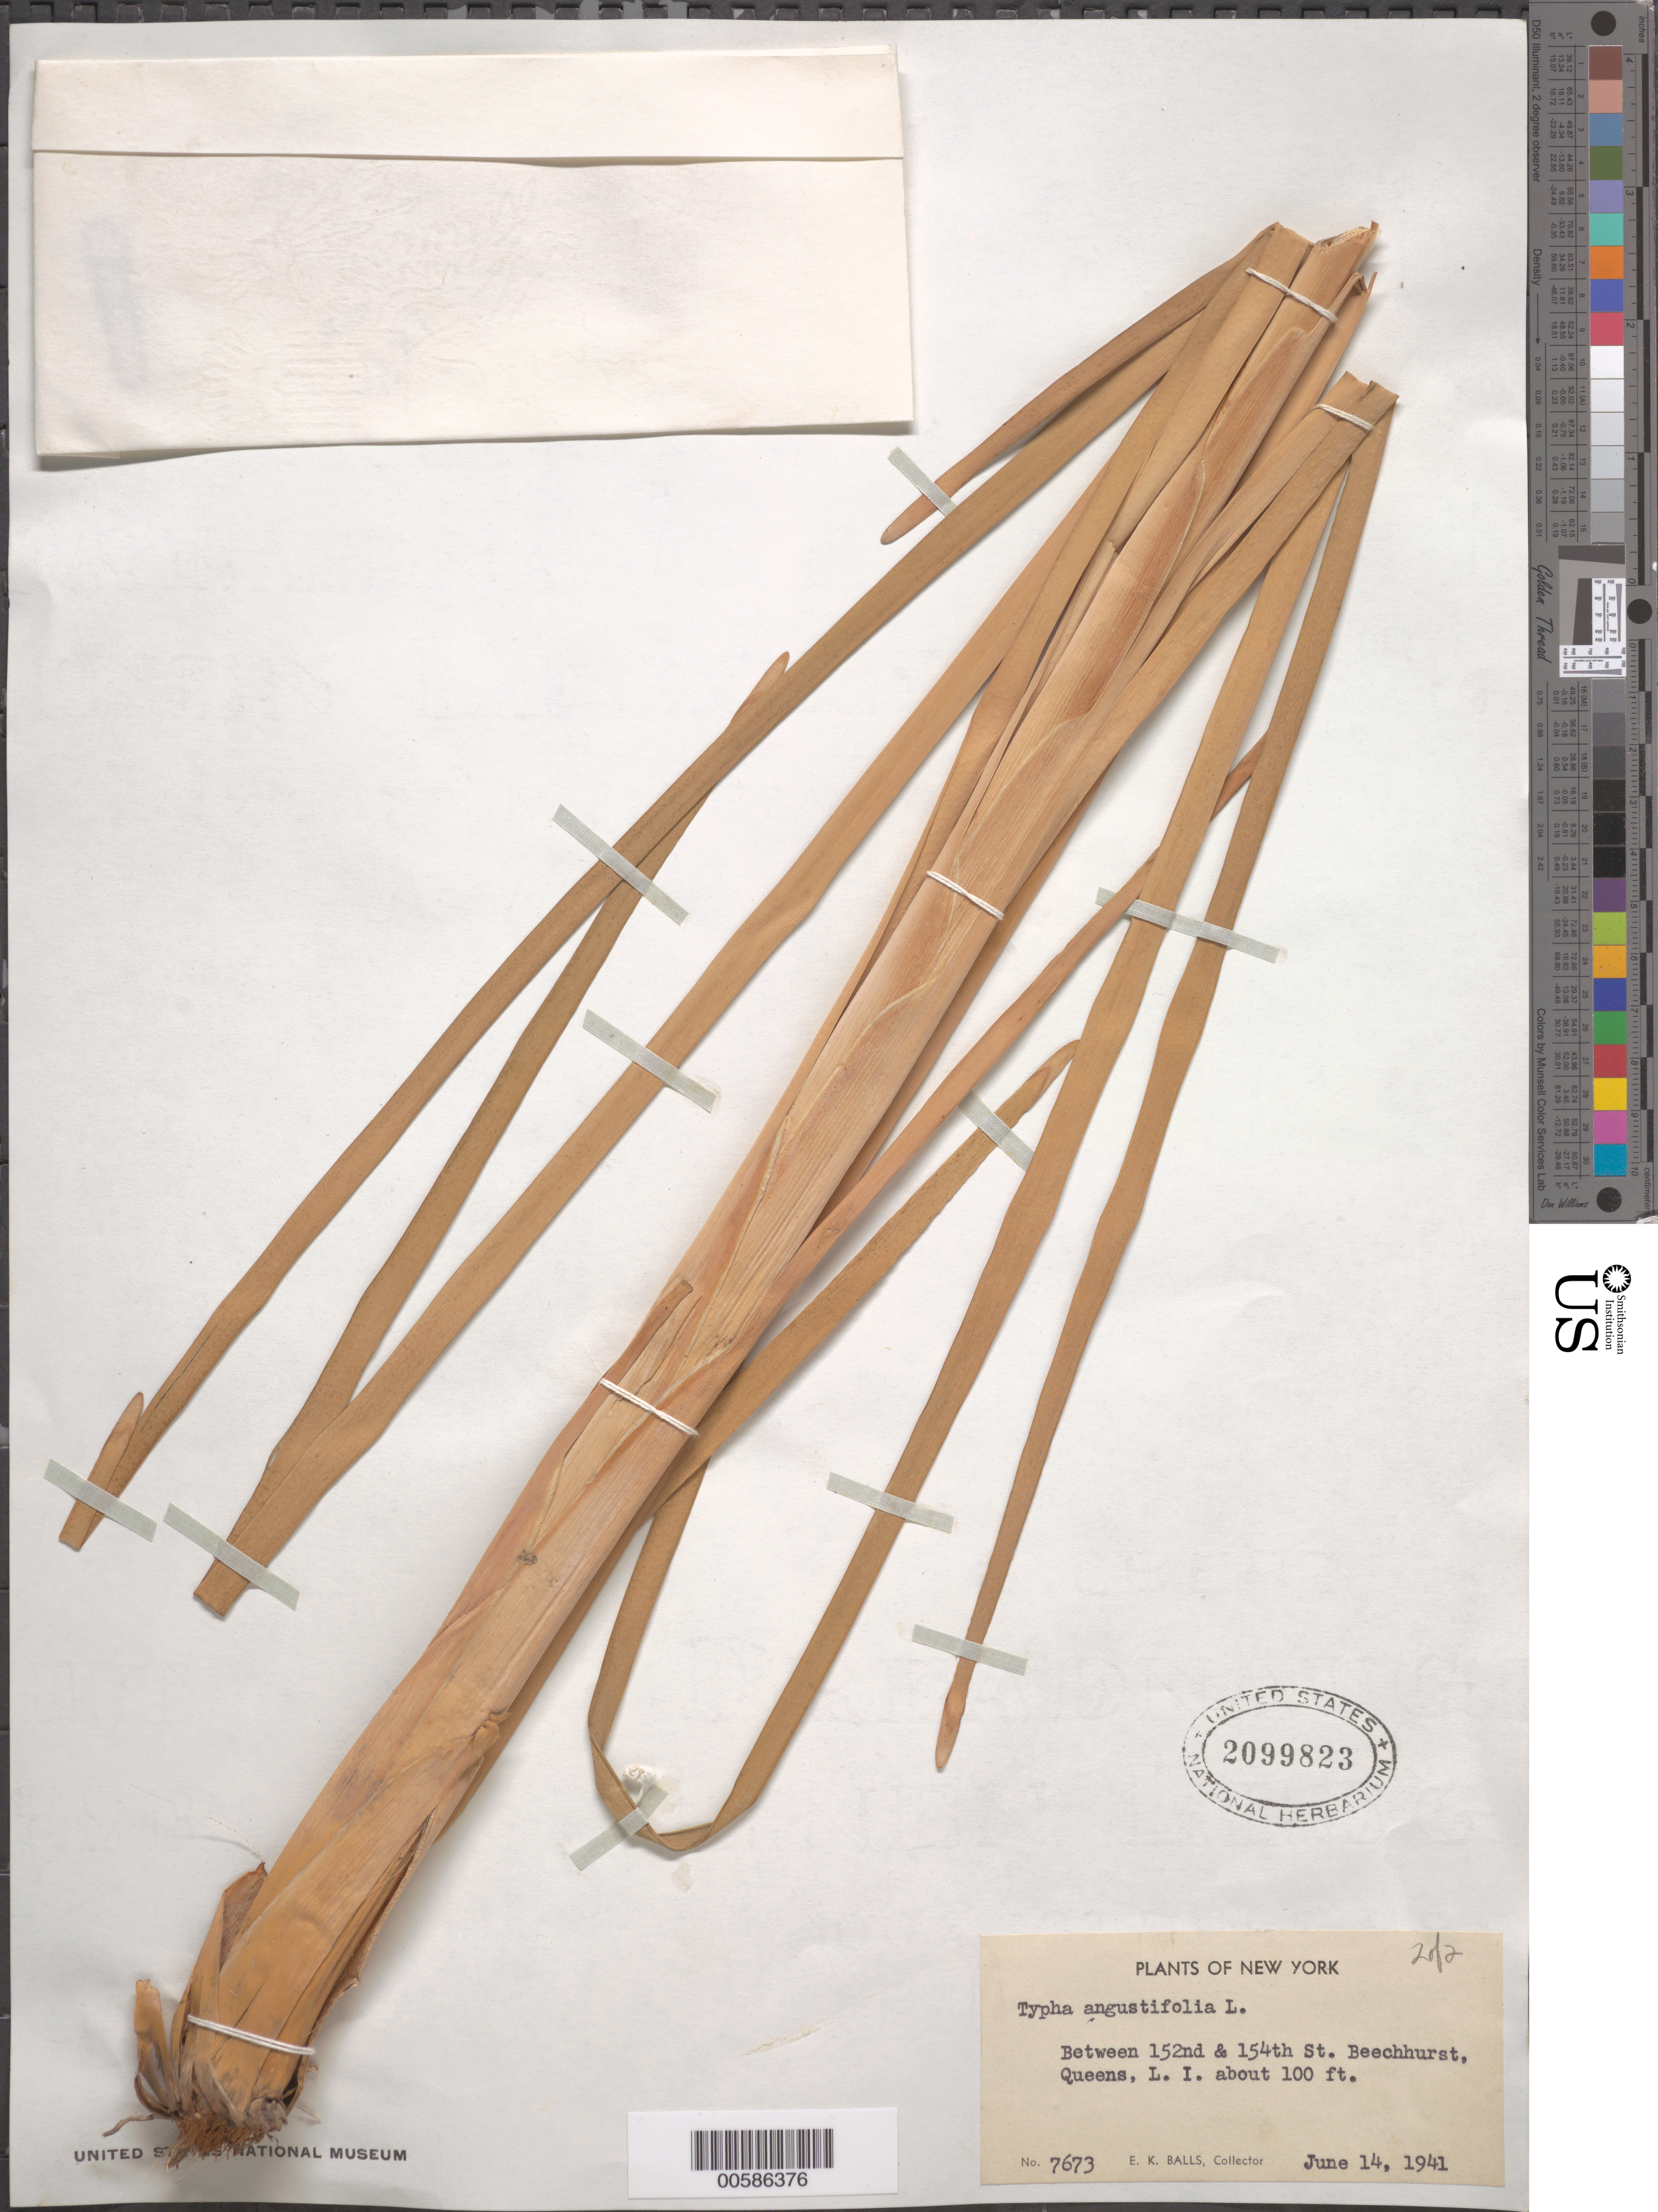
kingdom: Plantae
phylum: Tracheophyta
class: Liliopsida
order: Poales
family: Typhaceae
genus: Typha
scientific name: Typha angustifolia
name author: L.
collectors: E. K. Balls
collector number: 7673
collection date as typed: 14 Jun 1941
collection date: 1941-06-14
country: United States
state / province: New York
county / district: Queens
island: Long Island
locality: Between 152nd & 154th St., Beechhurst, Queens, L.I.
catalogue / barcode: US 2099823